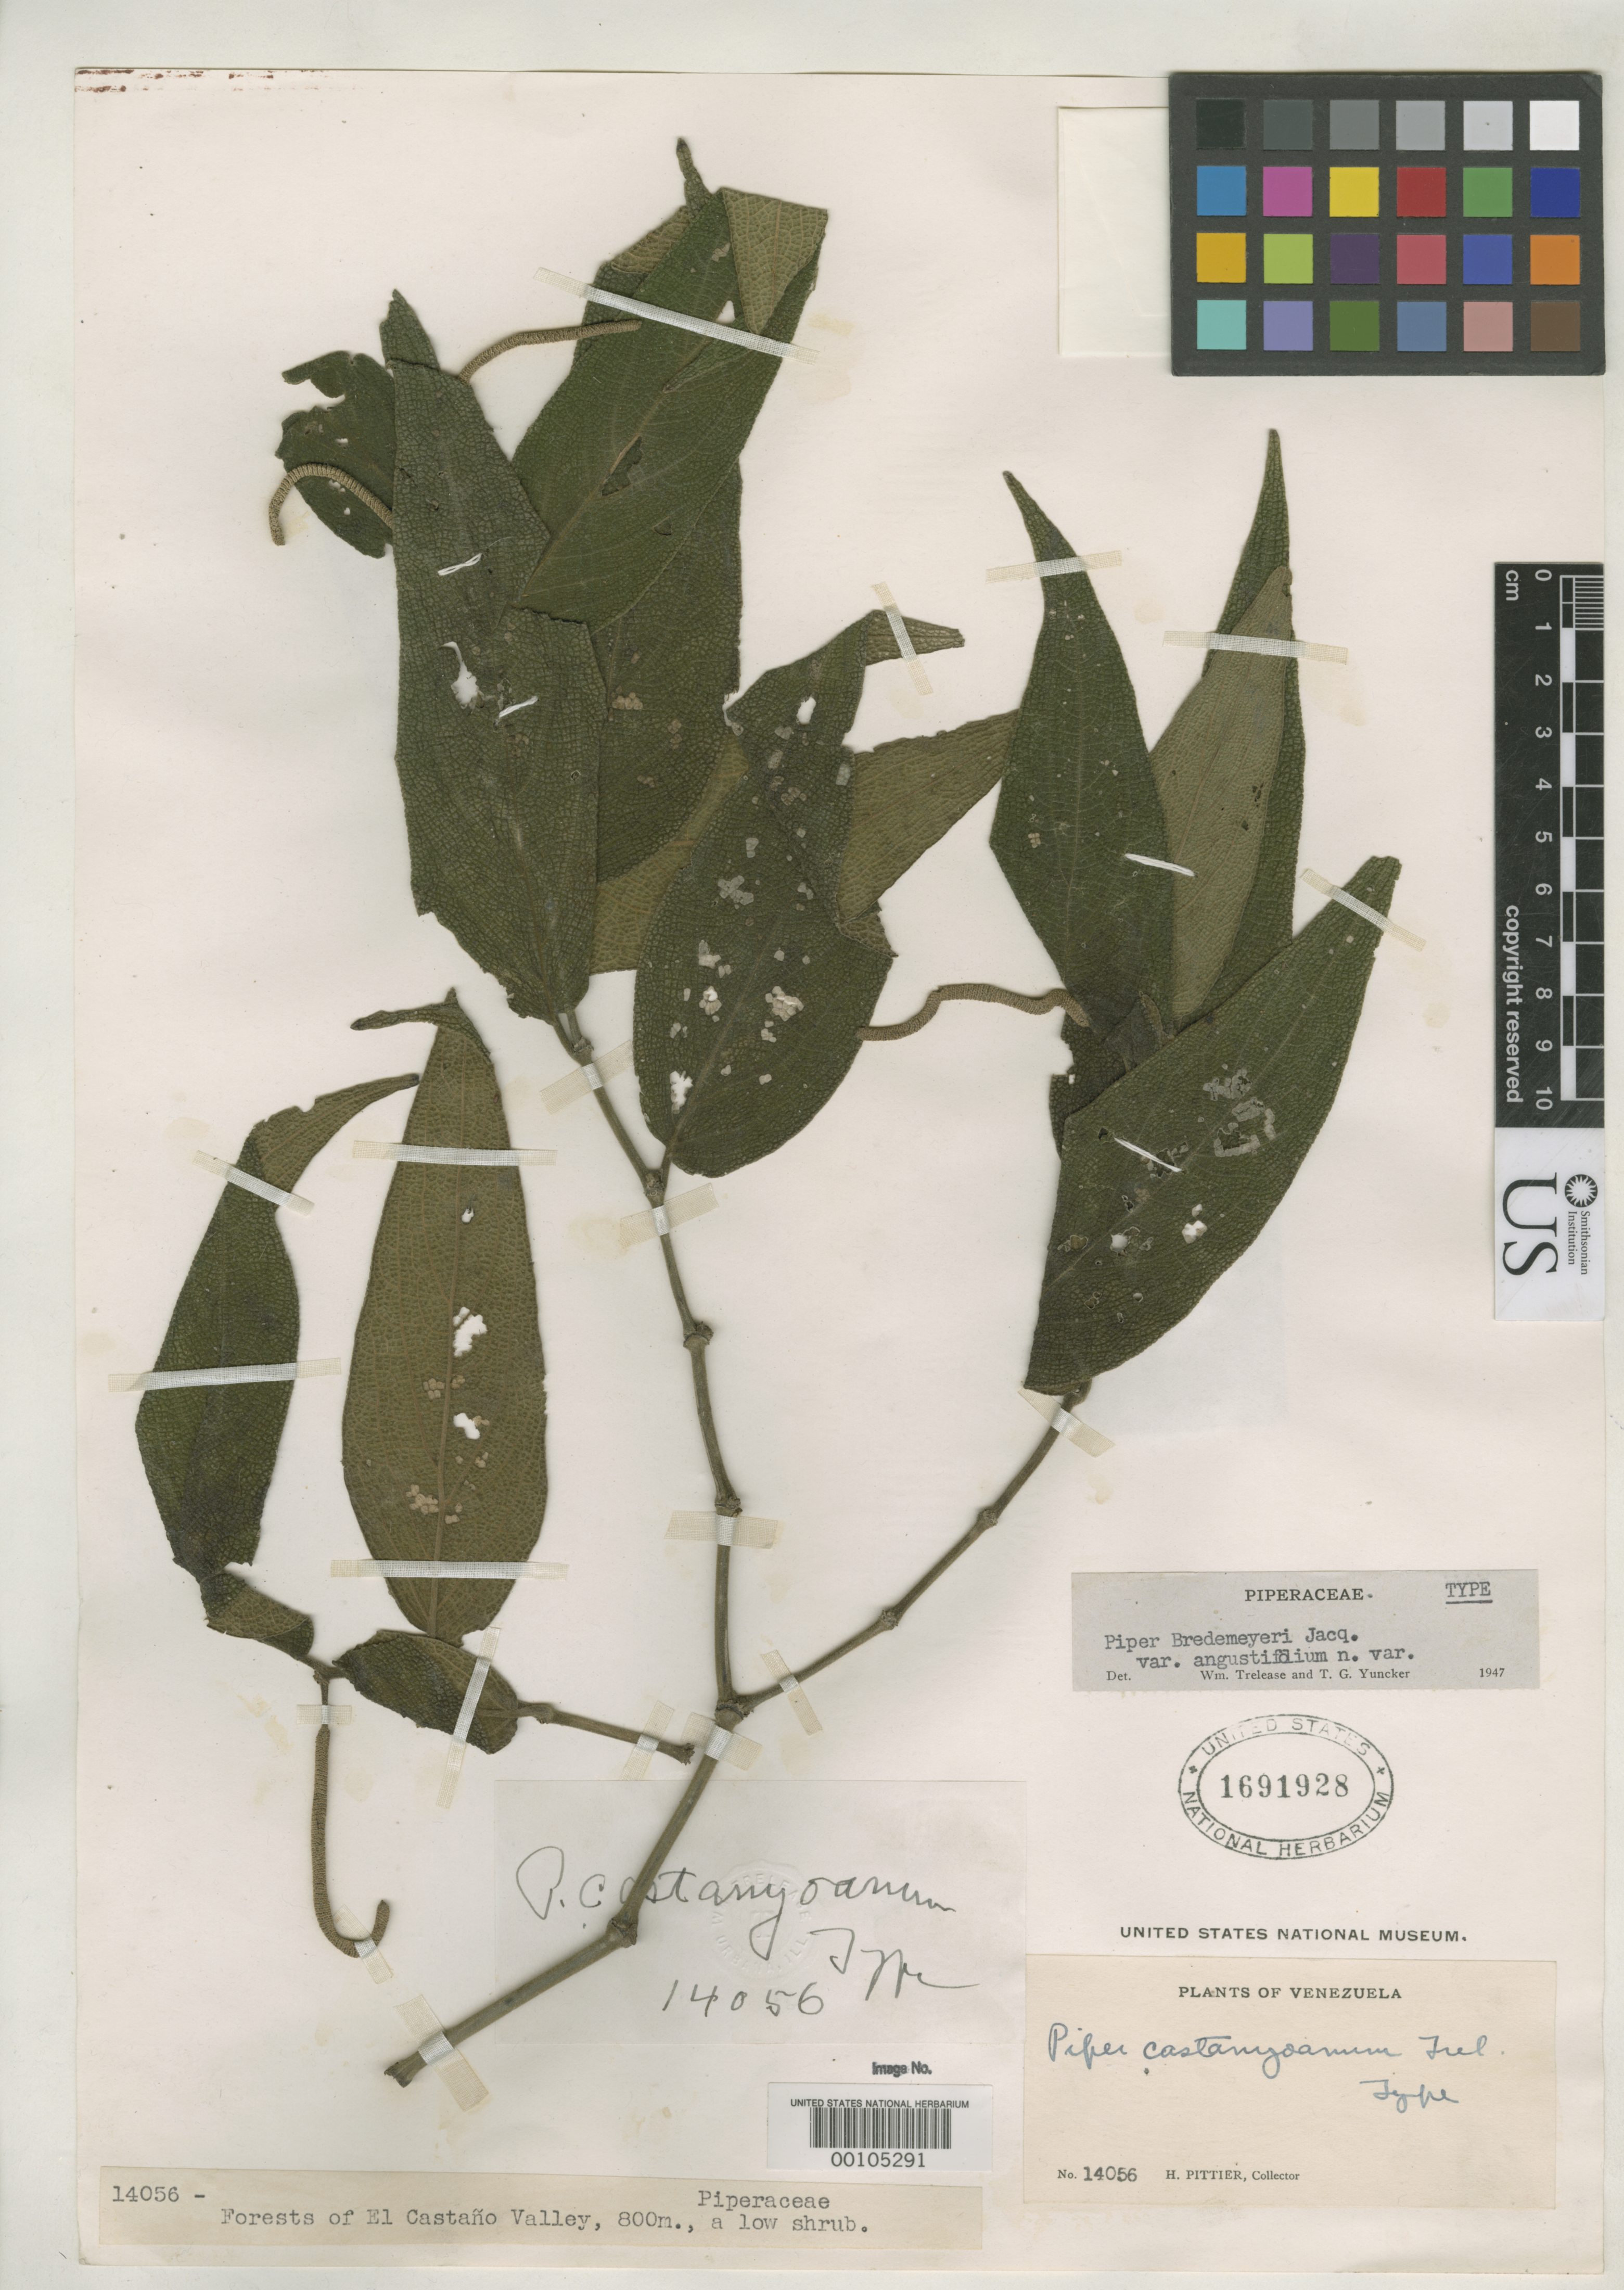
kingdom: Plantae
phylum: Tracheophyta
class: Magnoliopsida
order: Piperales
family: Piperaceae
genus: Piper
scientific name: Piper bredemeyeri var. angustifolium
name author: Trel. & Yunck.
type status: Holotype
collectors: H. F. Pittier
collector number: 14056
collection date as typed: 15 Jul 1937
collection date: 1937-07-15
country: Venezuela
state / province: Aragua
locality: El Castano Valley.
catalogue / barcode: US 1691928